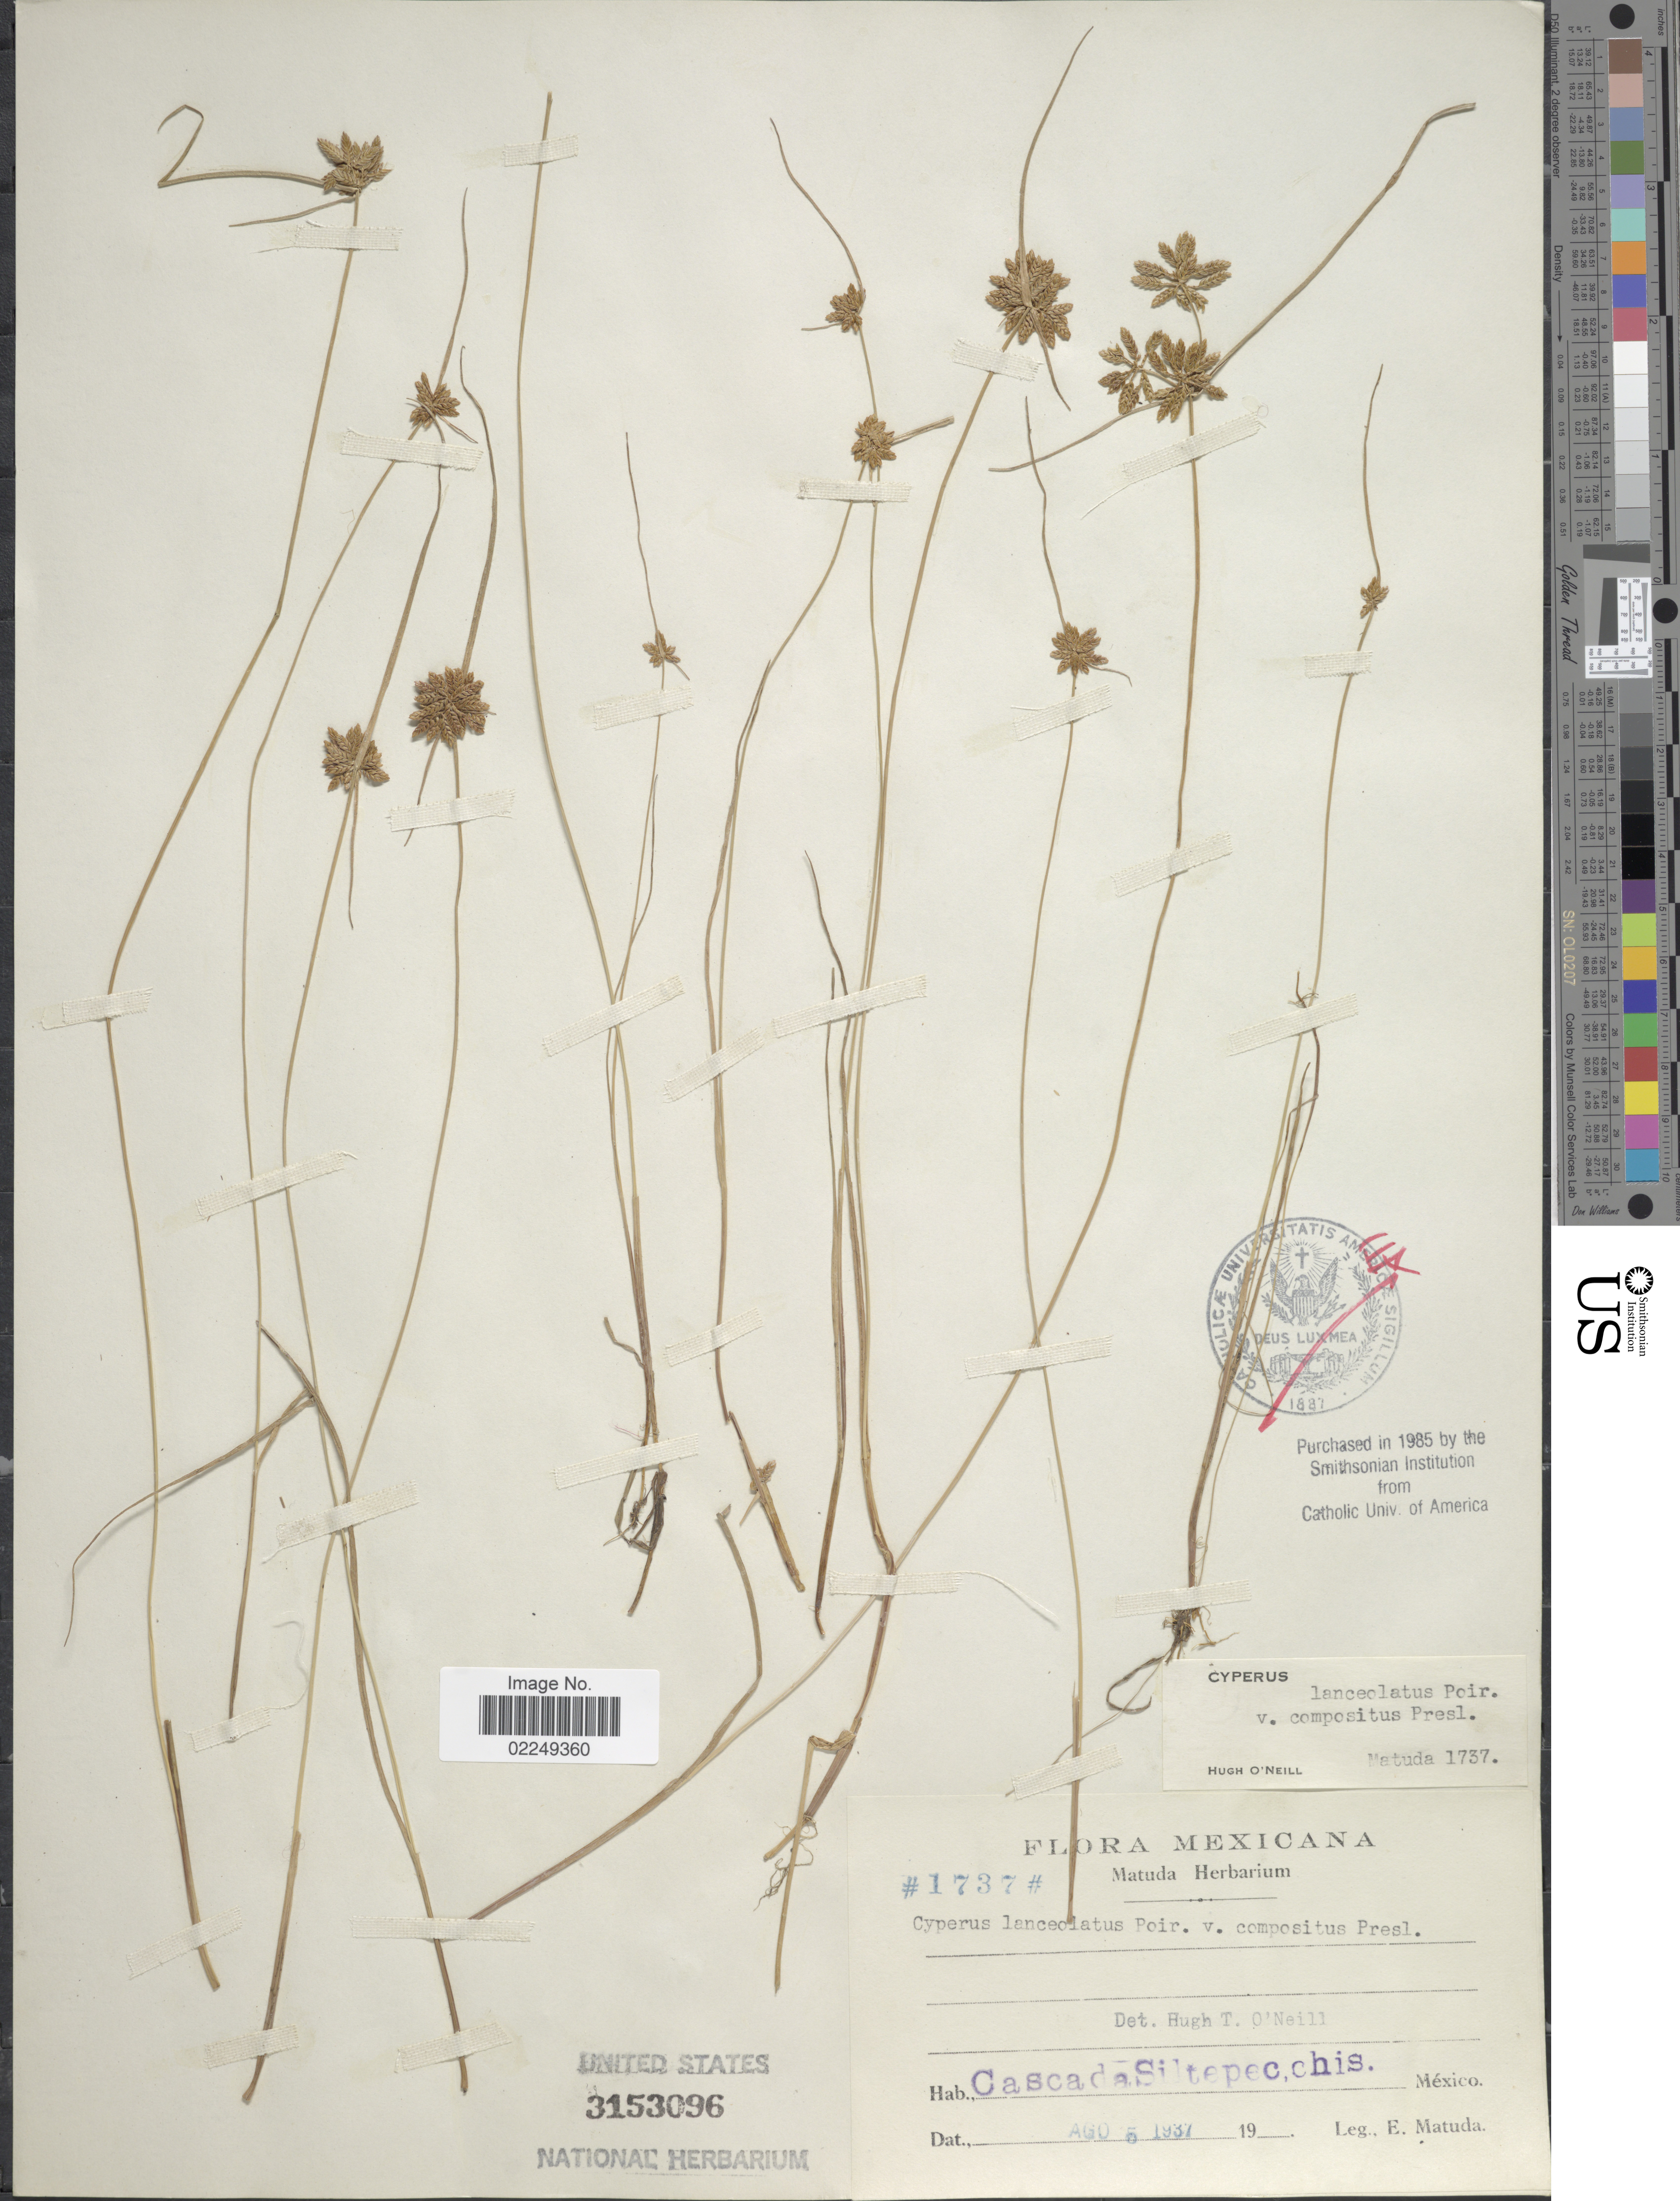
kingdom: Plantae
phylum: Tracheophyta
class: Liliopsida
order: Poales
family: Cyperaceae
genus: Cyperus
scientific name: Cyperus lanceolatus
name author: Poir.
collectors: E. Matuda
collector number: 1737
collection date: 1937-08-05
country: Mexico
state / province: Chiapas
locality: Cascada Siltepec, Chis.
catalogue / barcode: US 3153096